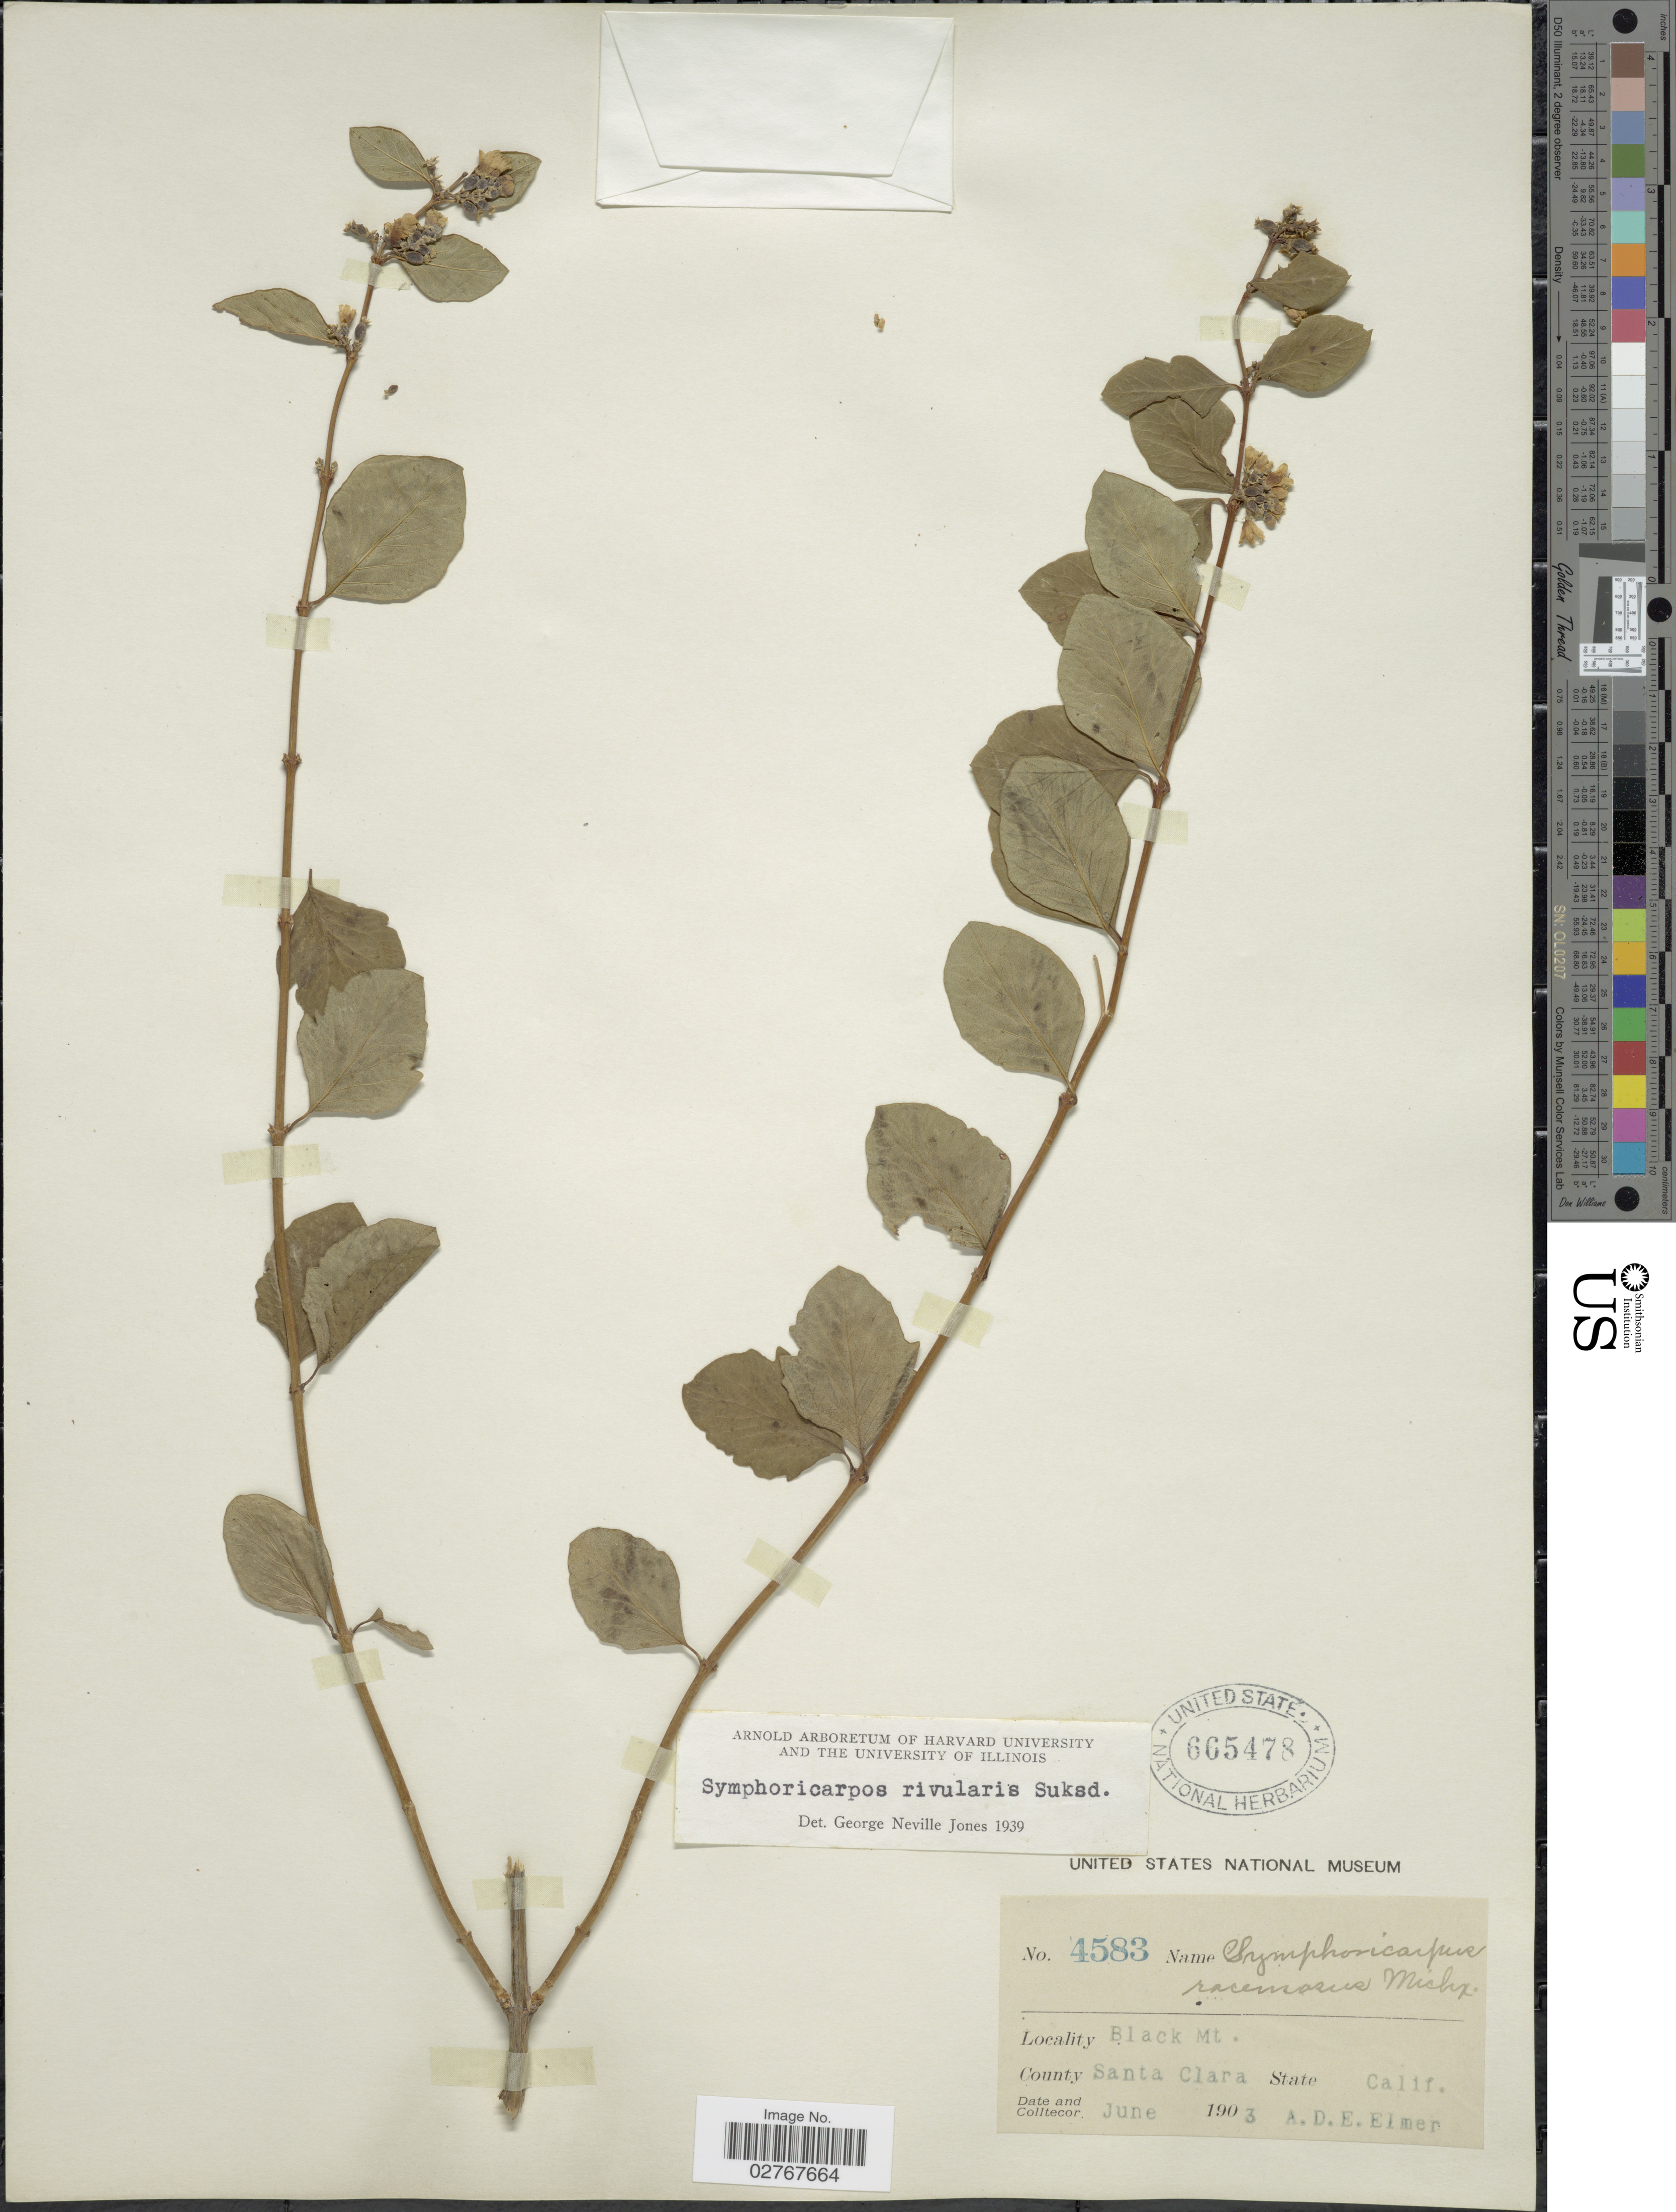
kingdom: Plantae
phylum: Tracheophyta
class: Magnoliopsida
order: Dipsacales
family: Caprifoliaceae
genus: Symphoricarpos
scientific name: Symphoricarpos rivularis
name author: Suksd.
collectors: A. D. E. Elmer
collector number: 4583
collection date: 1903-06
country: United States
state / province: California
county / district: Santa Clara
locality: Black Mt., County Santa Clara.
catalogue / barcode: US 665478